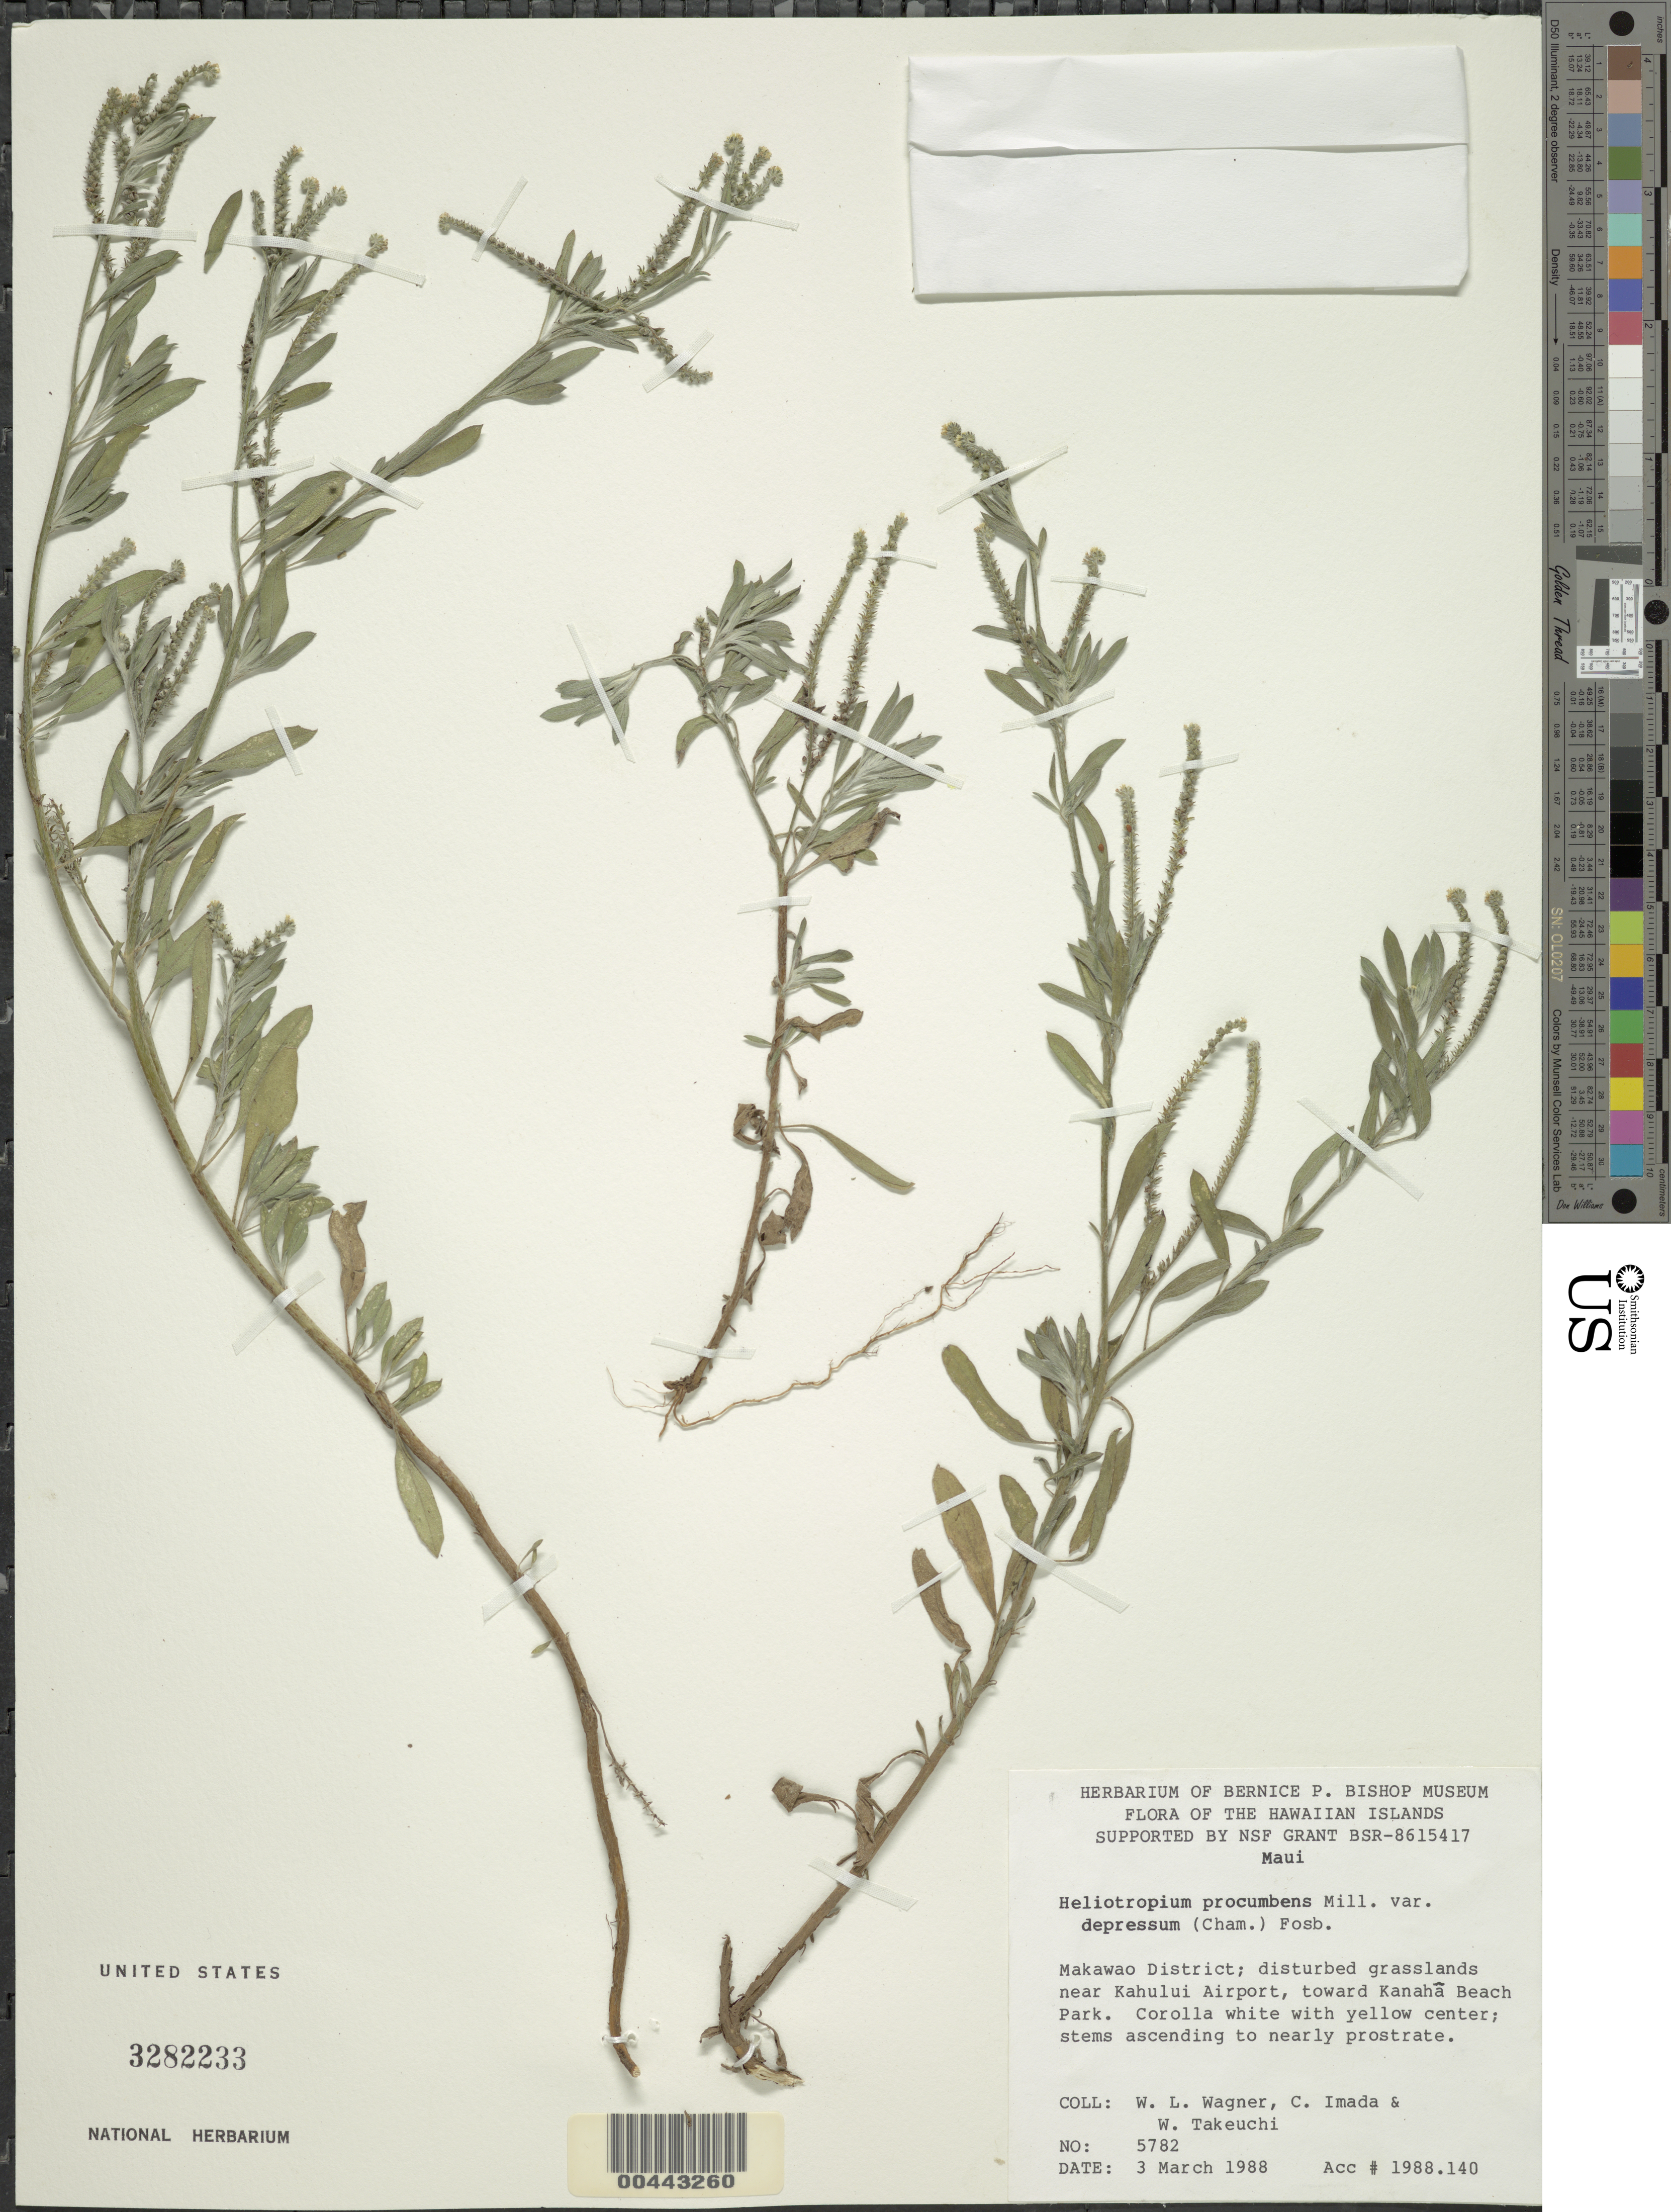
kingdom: Plantae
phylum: Tracheophyta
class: Magnoliopsida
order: Boraginales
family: Heliotropiaceae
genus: Euploca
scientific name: Euploca procumbens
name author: (Mill.) Diane & Hilger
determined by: Wagner, W. L., (BOT), Smithsonian Institution - National Museum of Natural History (UNITED STATES)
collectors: W. L. Wagner, C. Imada & W. N. Takeuchi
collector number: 5782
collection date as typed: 3 Mar 1988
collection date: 1988-03-03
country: United States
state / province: Hawaii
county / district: Maui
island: Maui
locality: Makawao District, near Kahului Airport, toward Kanaha Beach Park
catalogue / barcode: US 3282233